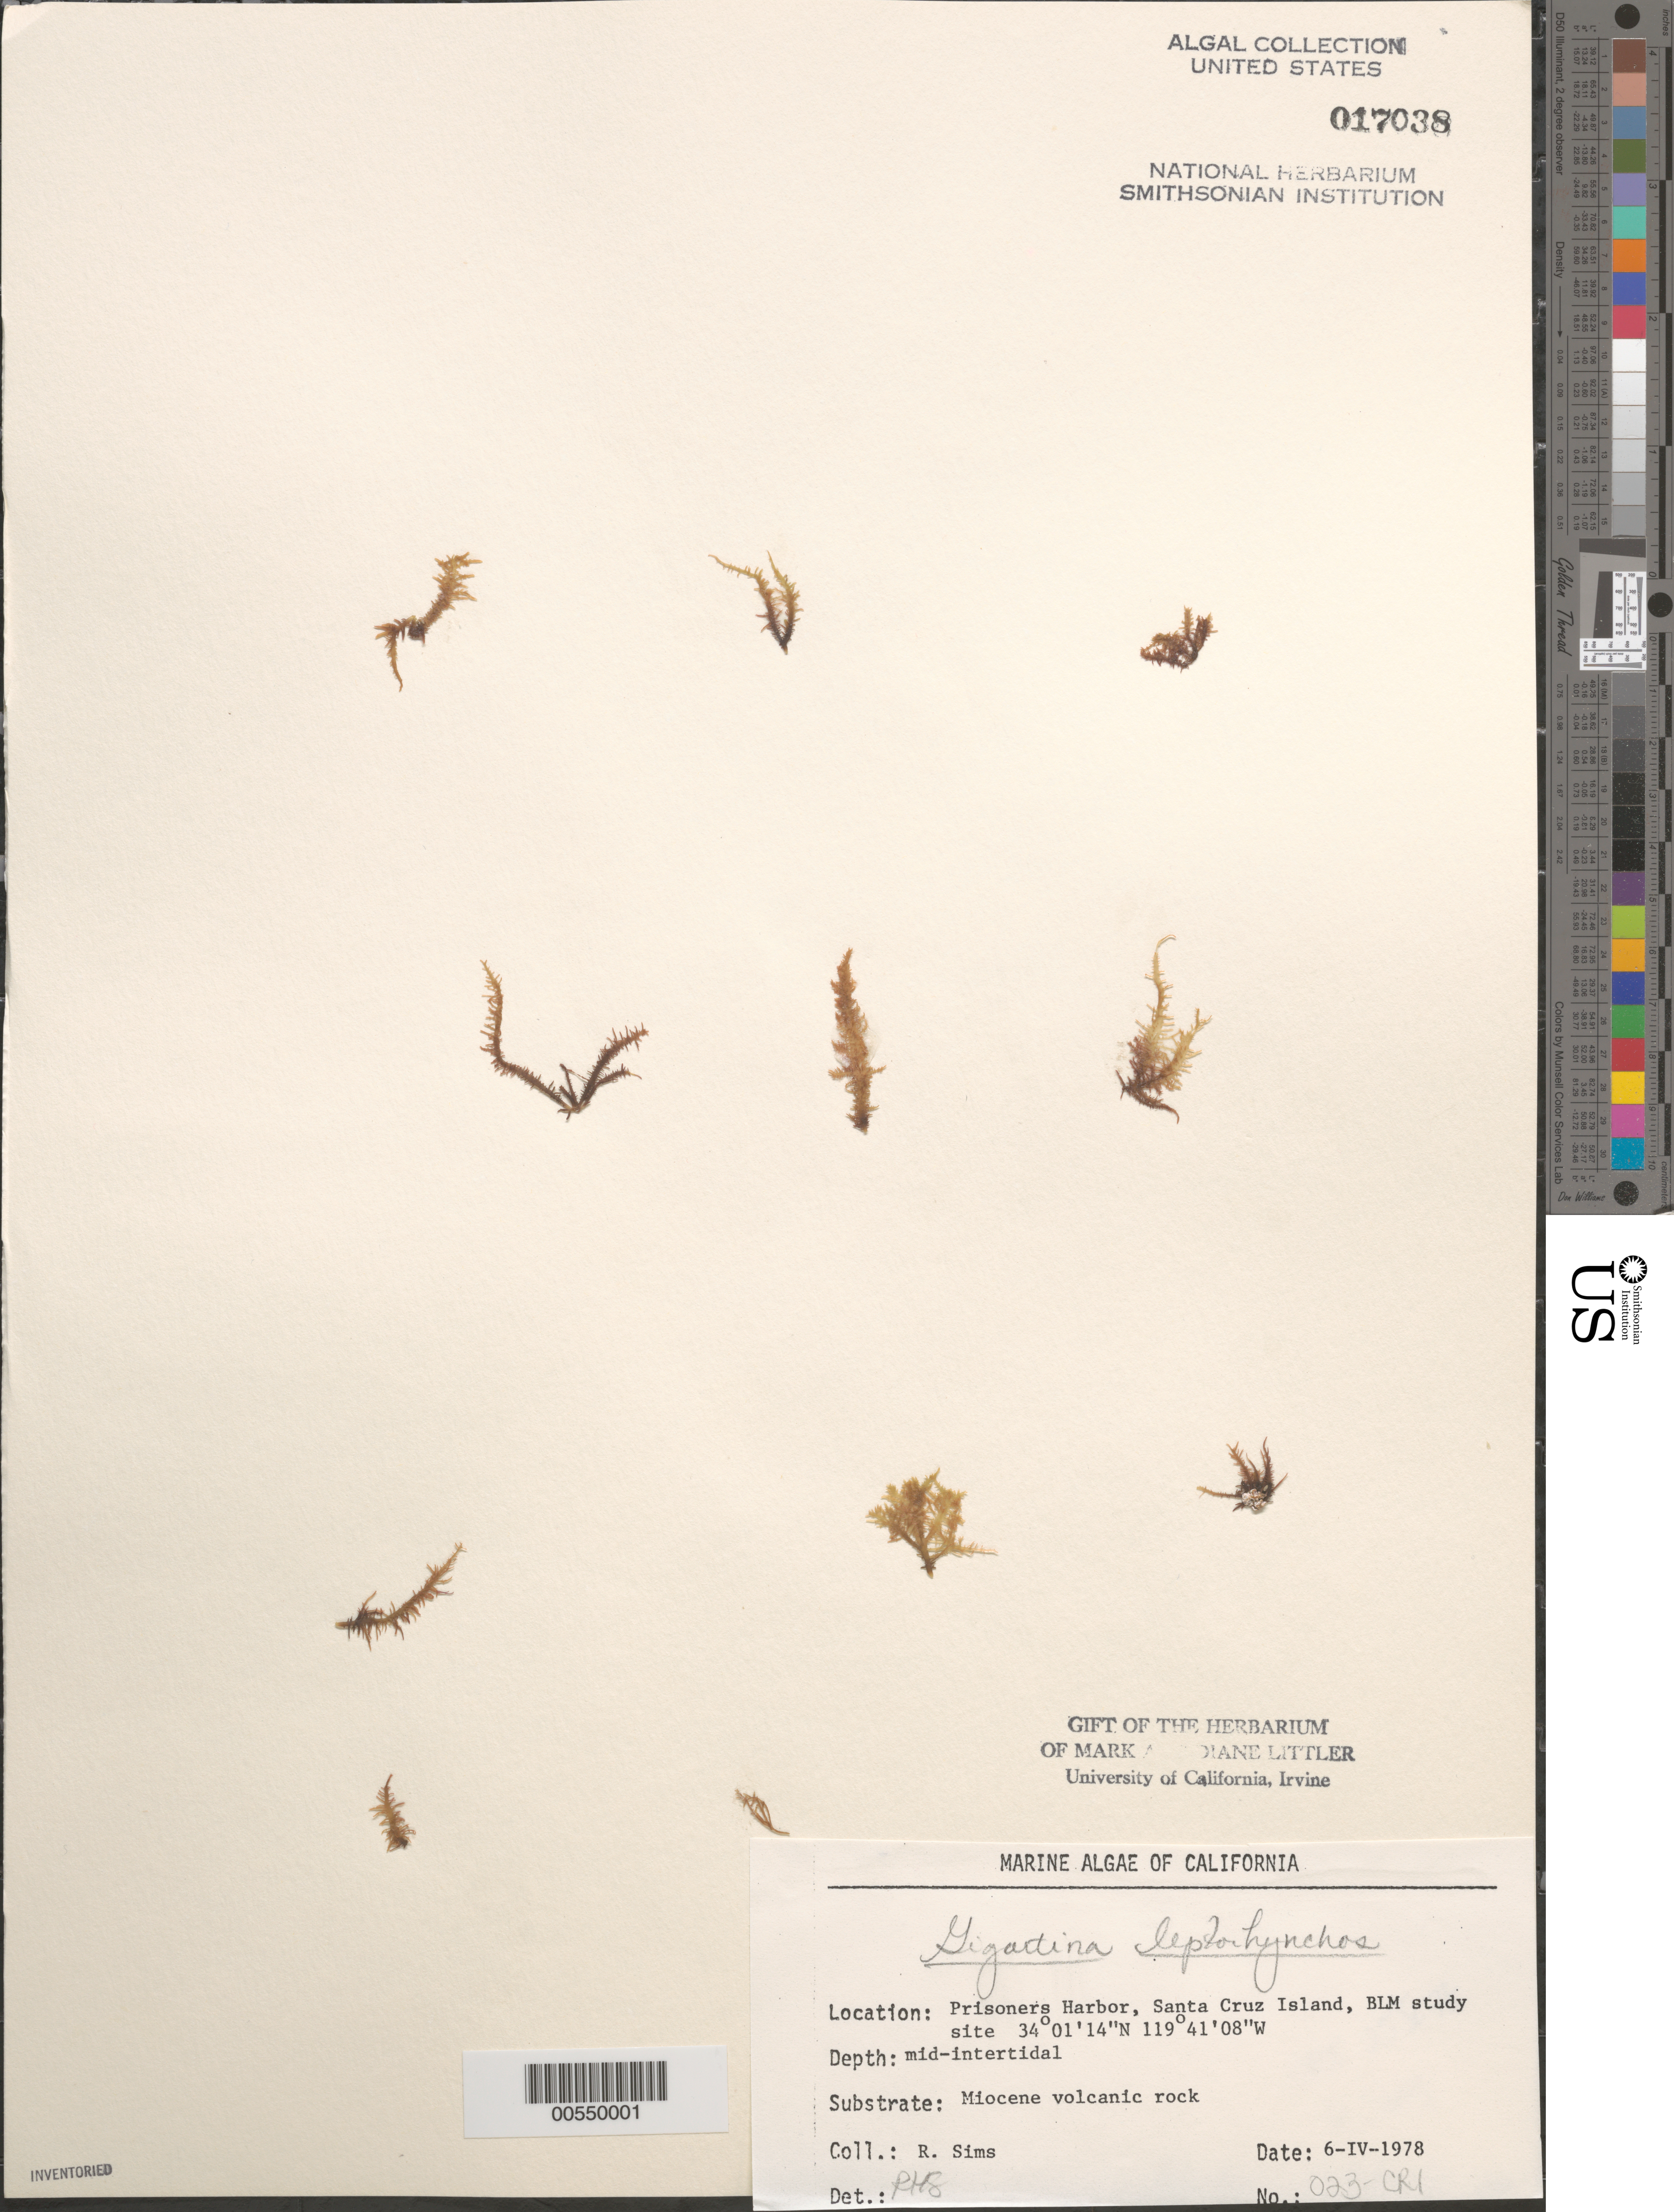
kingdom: Plantae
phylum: Rhodophyta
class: Florideophyceae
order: Gigartinales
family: Gigartinaceae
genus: Mazzaella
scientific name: Mazzaella leptorhynchos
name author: (J. Agardh) Leister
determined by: Algae name updating Project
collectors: R. H. Sims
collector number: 023-cri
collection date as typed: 06 Apr 1978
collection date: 1978-04-06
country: United States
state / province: California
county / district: Santa Barbara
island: Santa Cruz Island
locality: Prisoners Harbor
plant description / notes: BLM-SOCALBIGHT Rocky Intertidal Survey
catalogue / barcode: US 17038